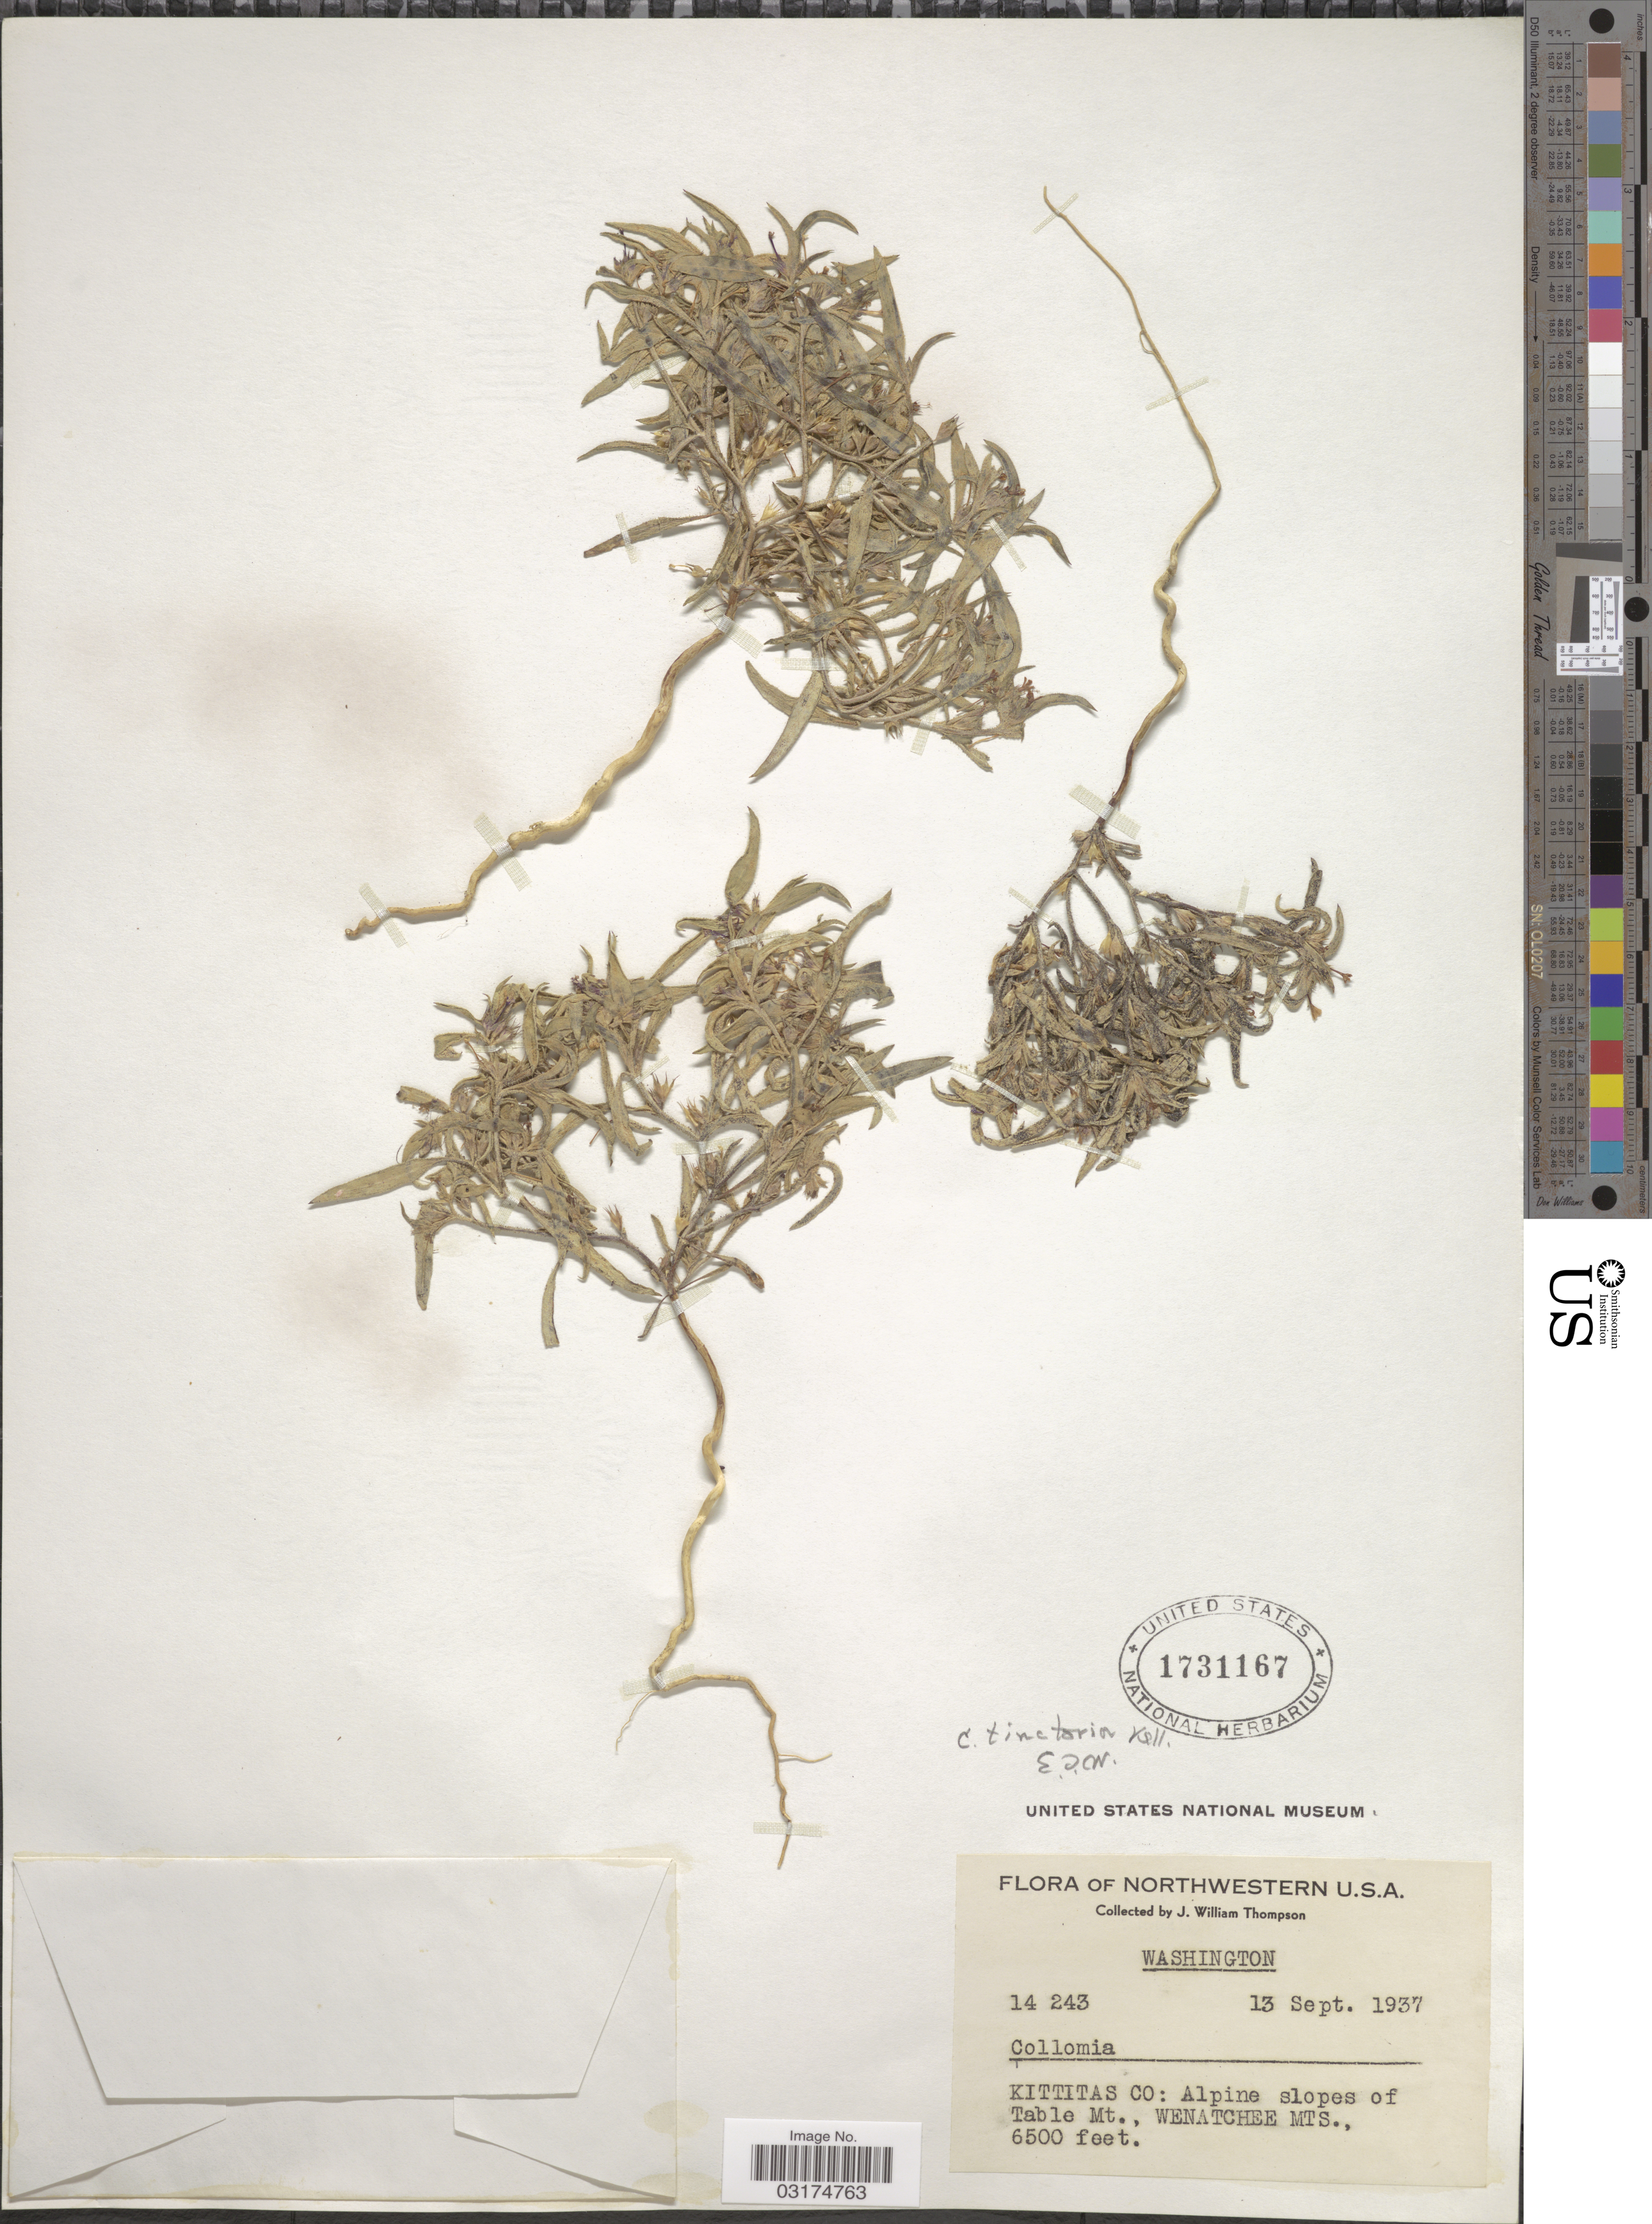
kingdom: Plantae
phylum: Tracheophyta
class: Magnoliopsida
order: Ericales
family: Polemoniaceae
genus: Collomia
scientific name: Collomia tinctoria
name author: Kellogg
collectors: J. W. Thompson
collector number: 14243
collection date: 1937-09-13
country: United States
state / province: Washington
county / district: Kittitas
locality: Kittitas Co: Alpine slopes of Table Mt., Wenatchee Mts.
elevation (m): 1981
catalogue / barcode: US 1731167